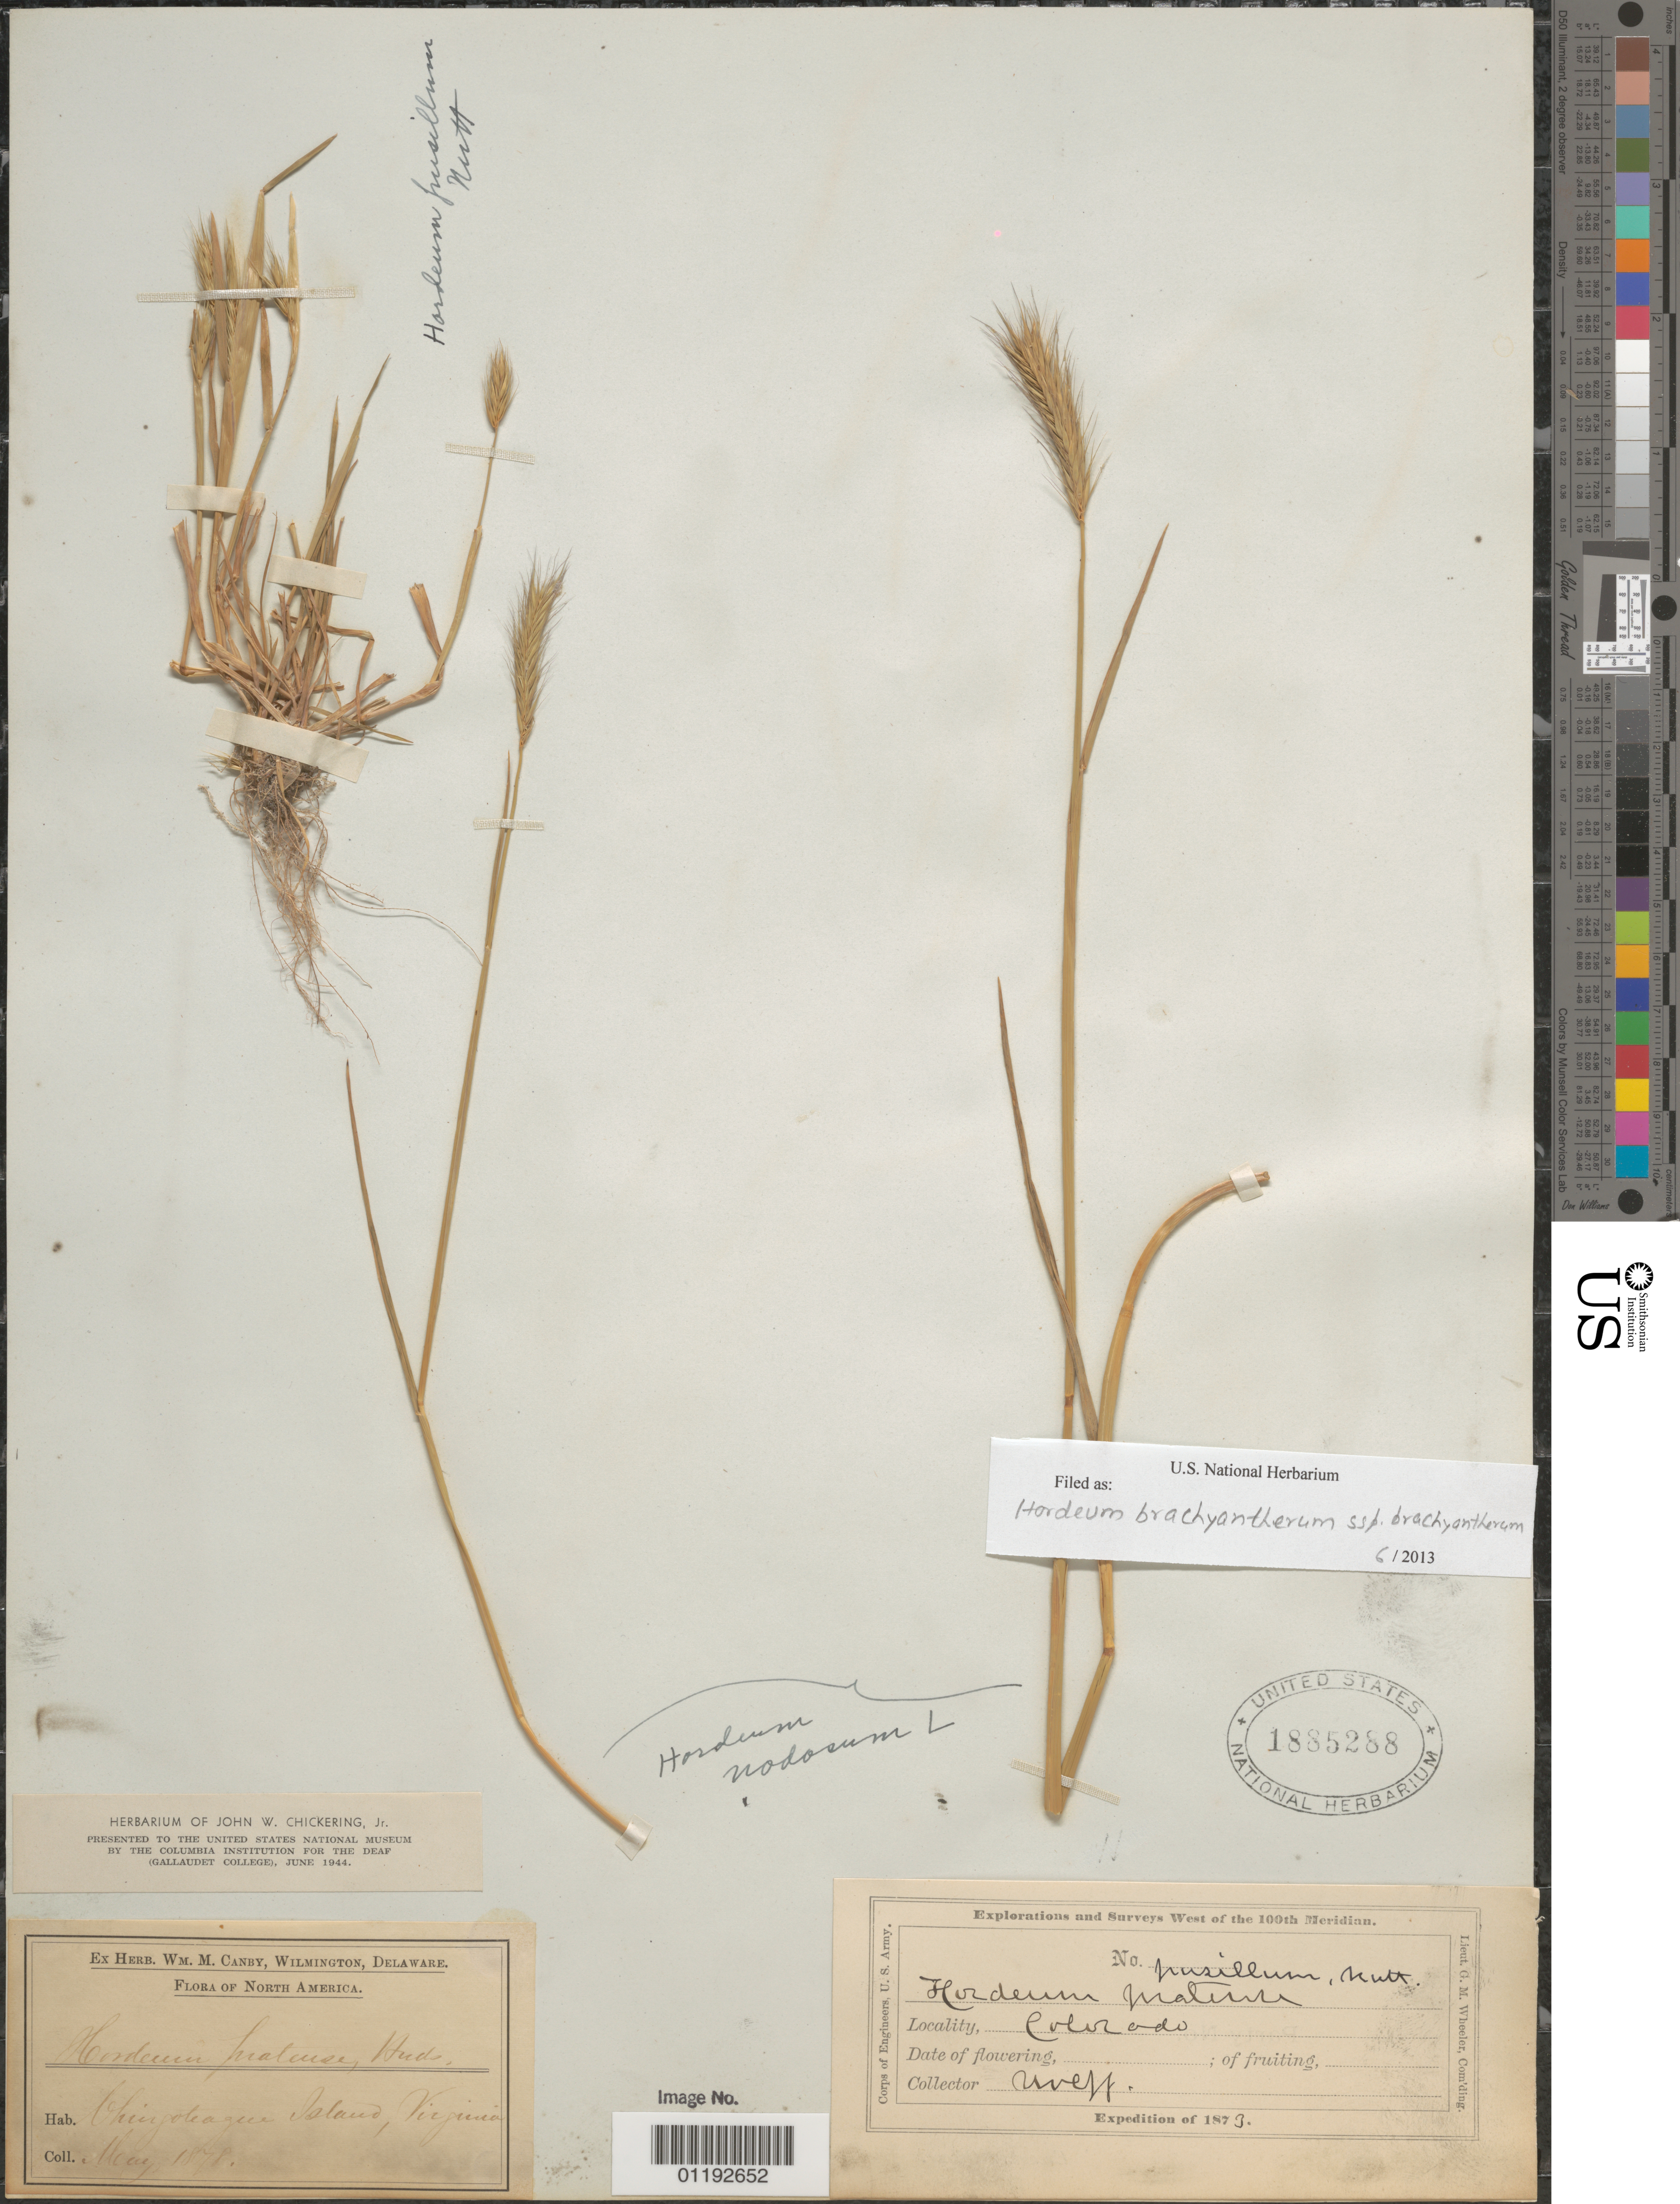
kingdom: Plantae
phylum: Tracheophyta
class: Liliopsida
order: Poales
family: Poaceae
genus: Hordeum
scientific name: Hordeum brachyantherum subsp. brachyantherum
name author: Nevski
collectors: J. Wolf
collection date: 1873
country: United States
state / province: Colorado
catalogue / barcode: US 1885288